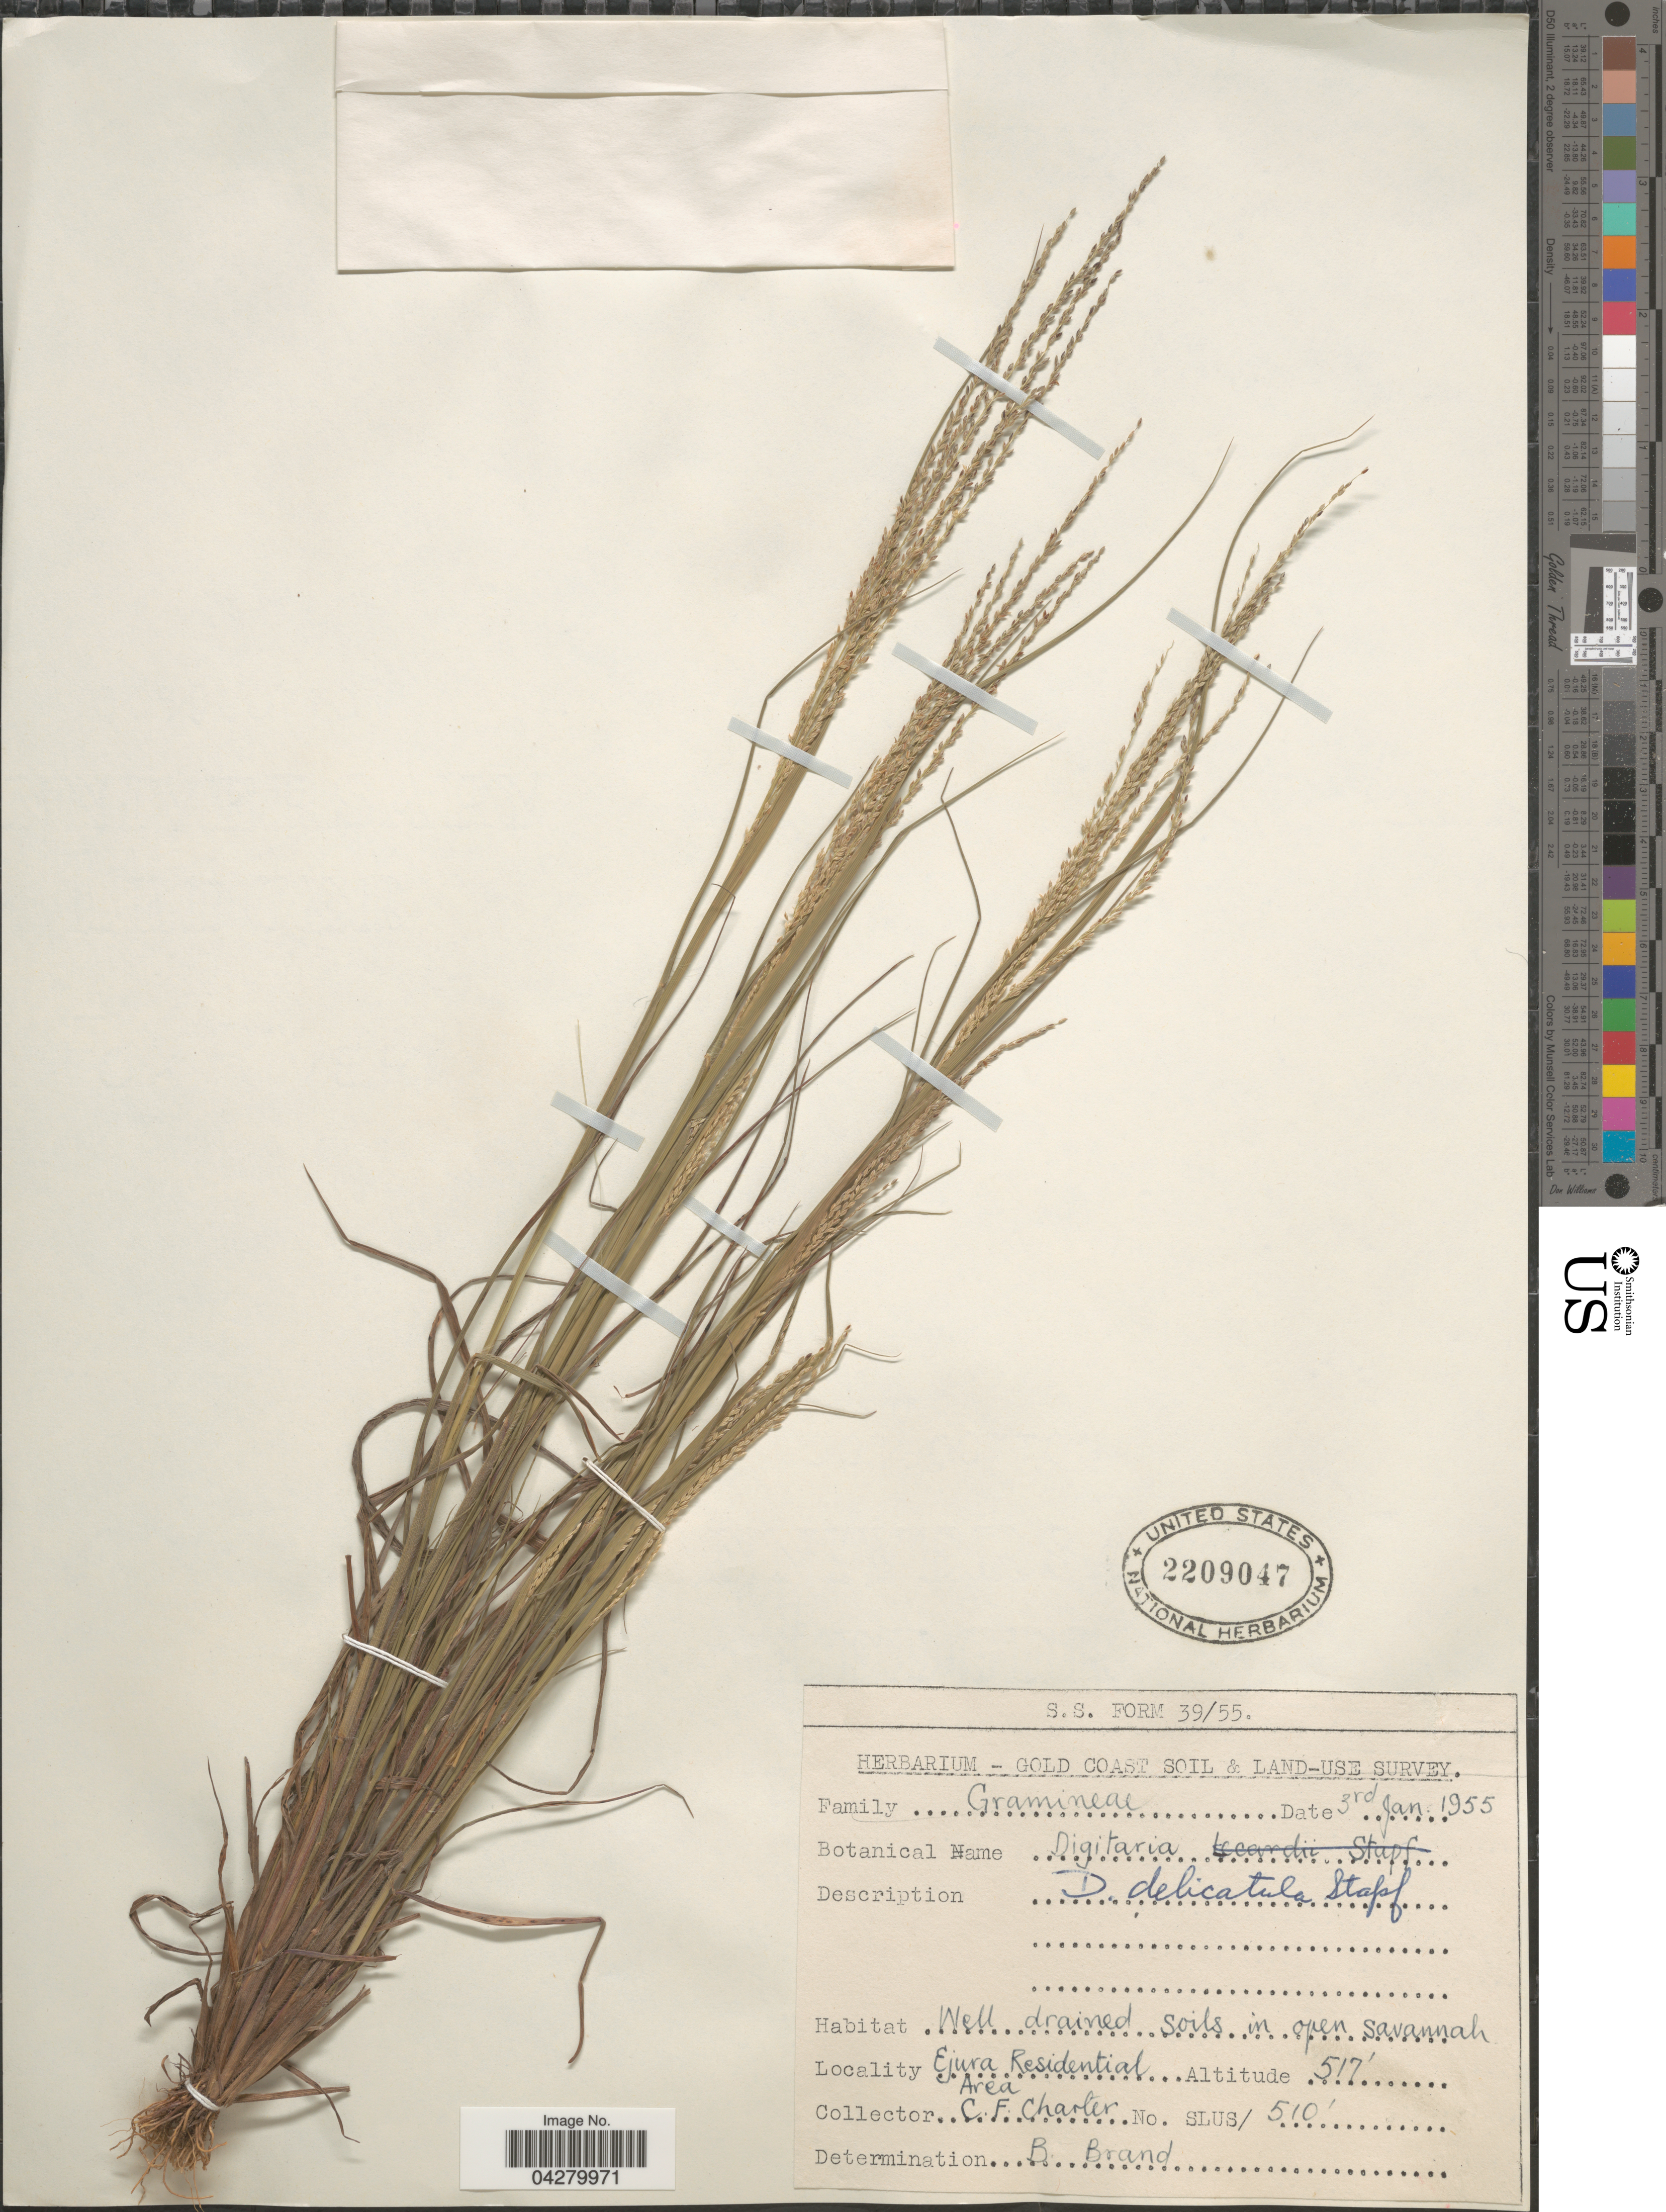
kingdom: Plantae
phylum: Tracheophyta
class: Liliopsida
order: Poales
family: Poaceae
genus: Digitaria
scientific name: Digitaria delicatula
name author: Stapf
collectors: C. Charter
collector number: SLUS/510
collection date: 1955-01-03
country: Ghana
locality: Gold Coast Soil & Land-Use Survey. Ejura Residential Area.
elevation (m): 158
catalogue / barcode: US 2209047